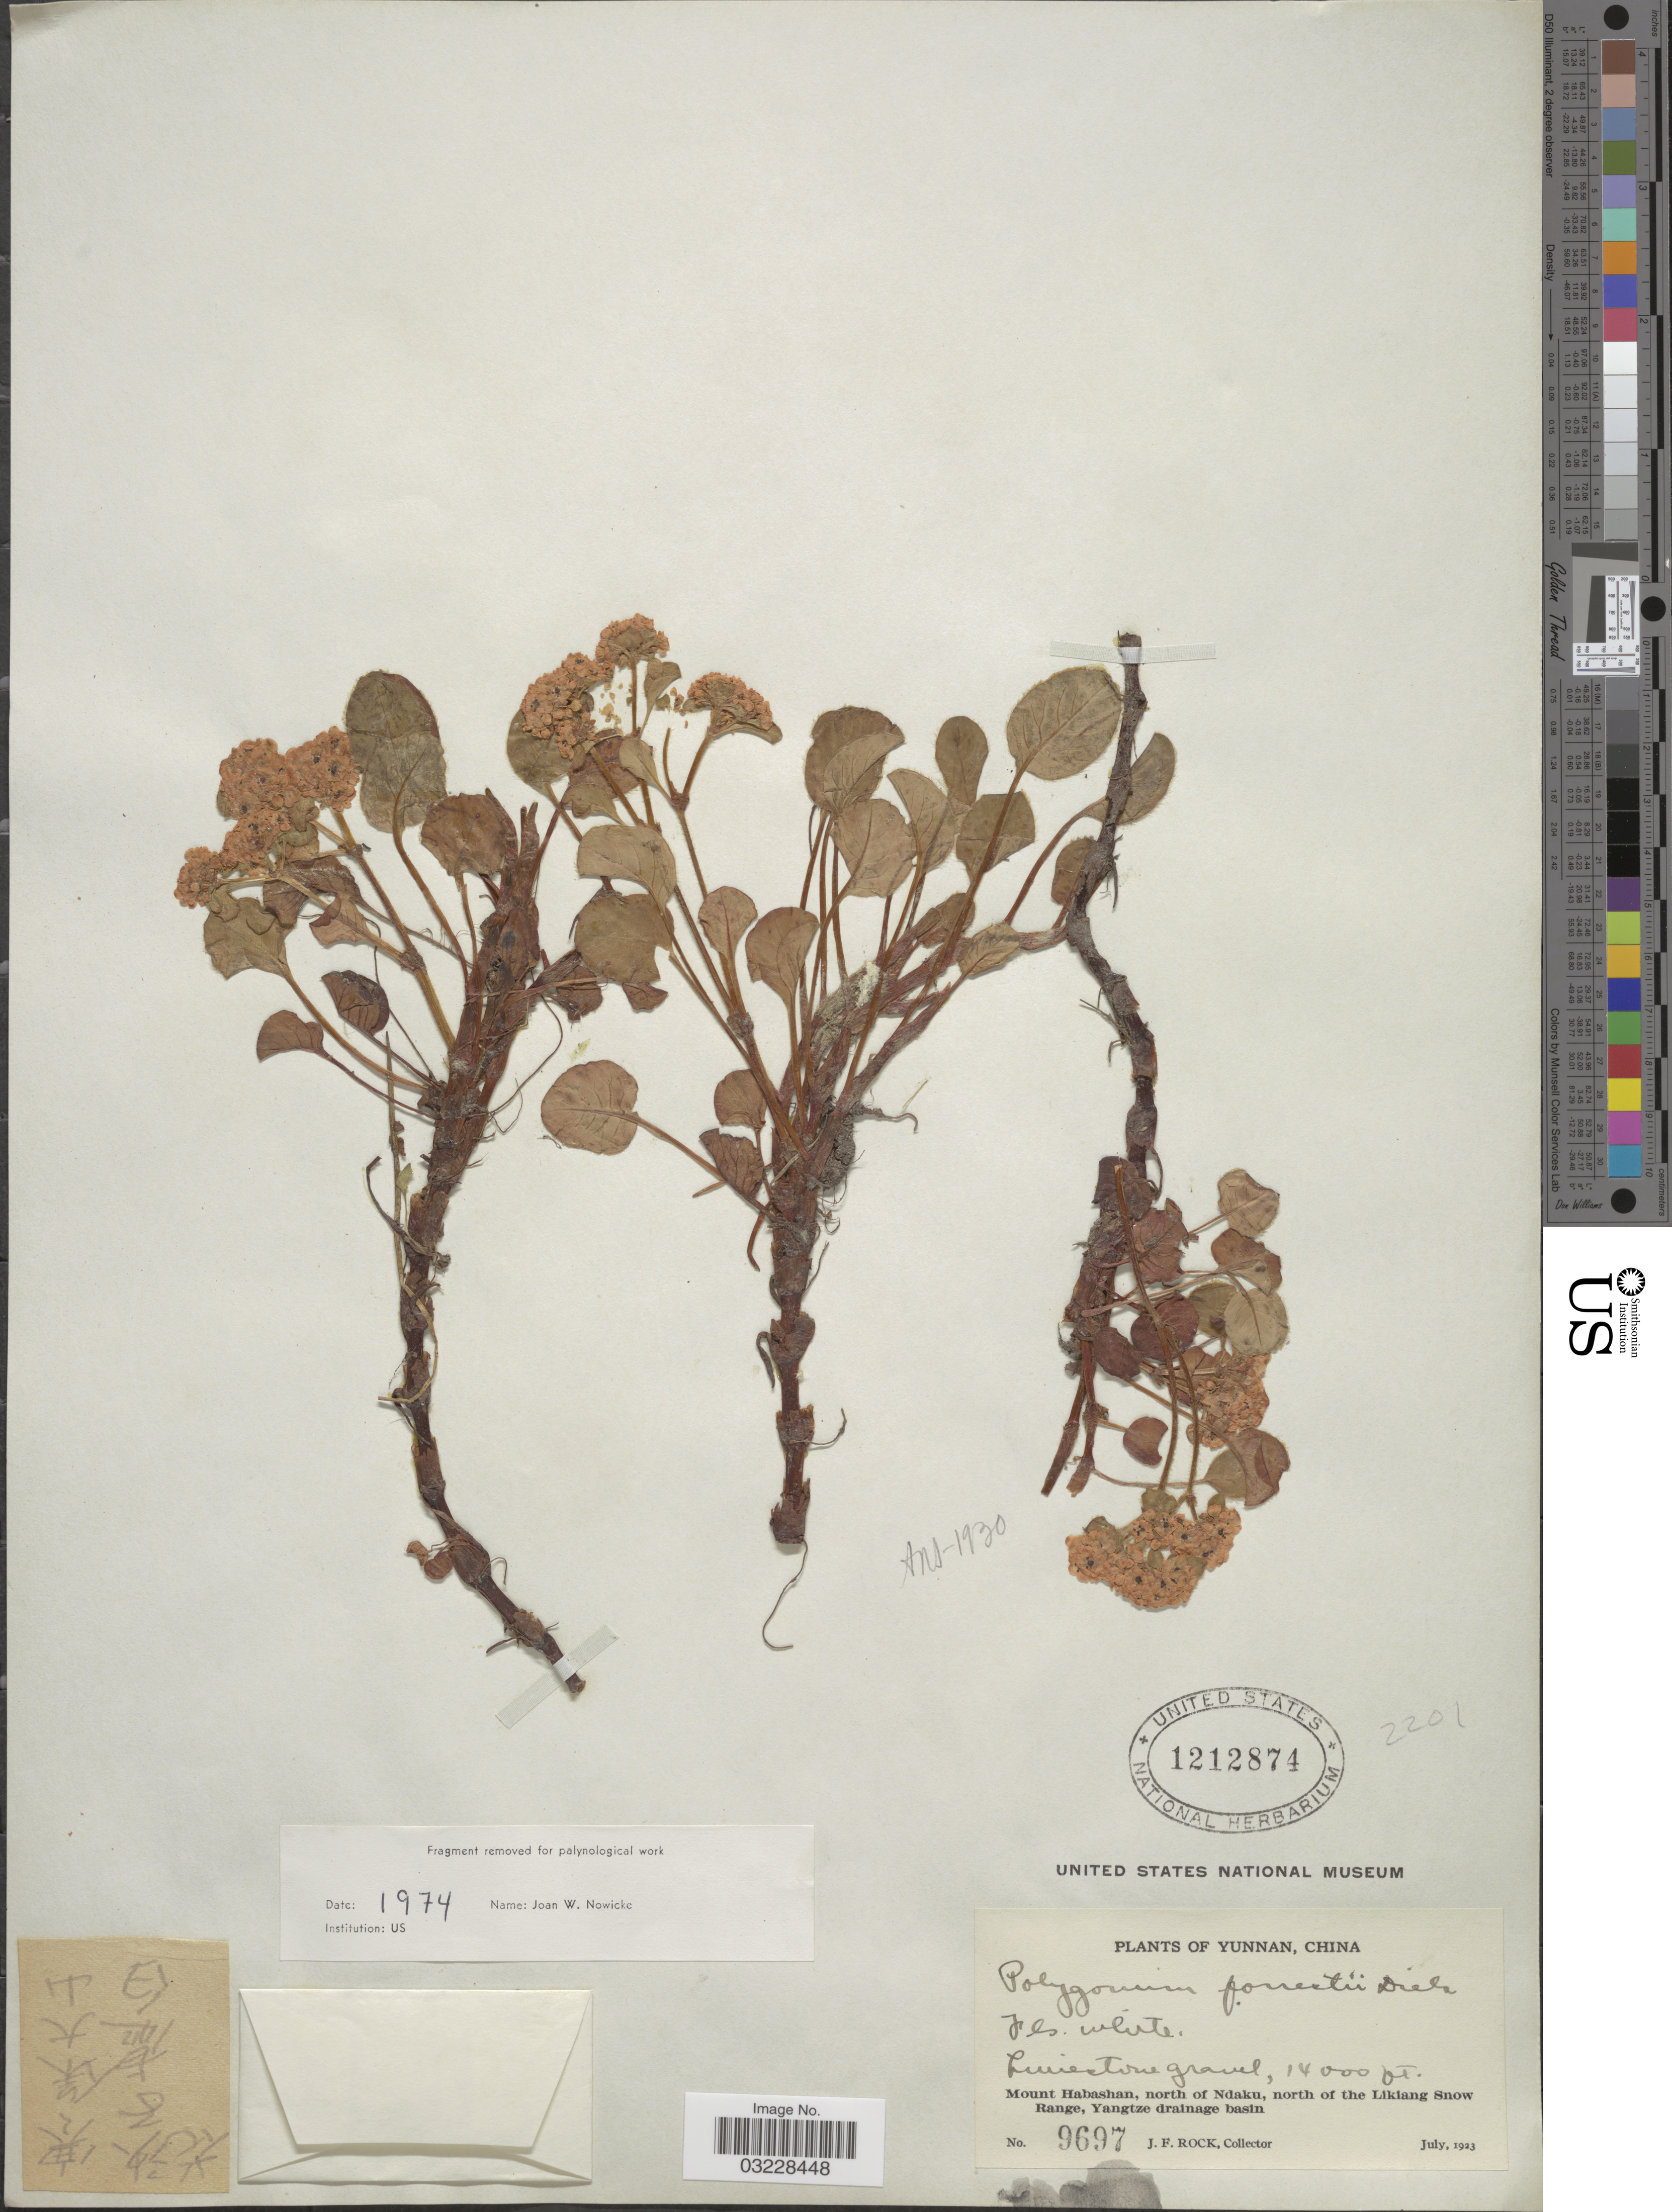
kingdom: Plantae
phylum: Tracheophyta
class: Magnoliopsida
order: Caryophyllales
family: Polygonaceae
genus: Koenigia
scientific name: Koenigia forrestii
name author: (Diels) T.M. Schust. & Měsíček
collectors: J. Rock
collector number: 9697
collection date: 1923-07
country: China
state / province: Yunnan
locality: Mount Habashan, north of Ndaku, north of the Likiang Snow Range, Yangtze drainage basin.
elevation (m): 4267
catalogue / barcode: US 1212874